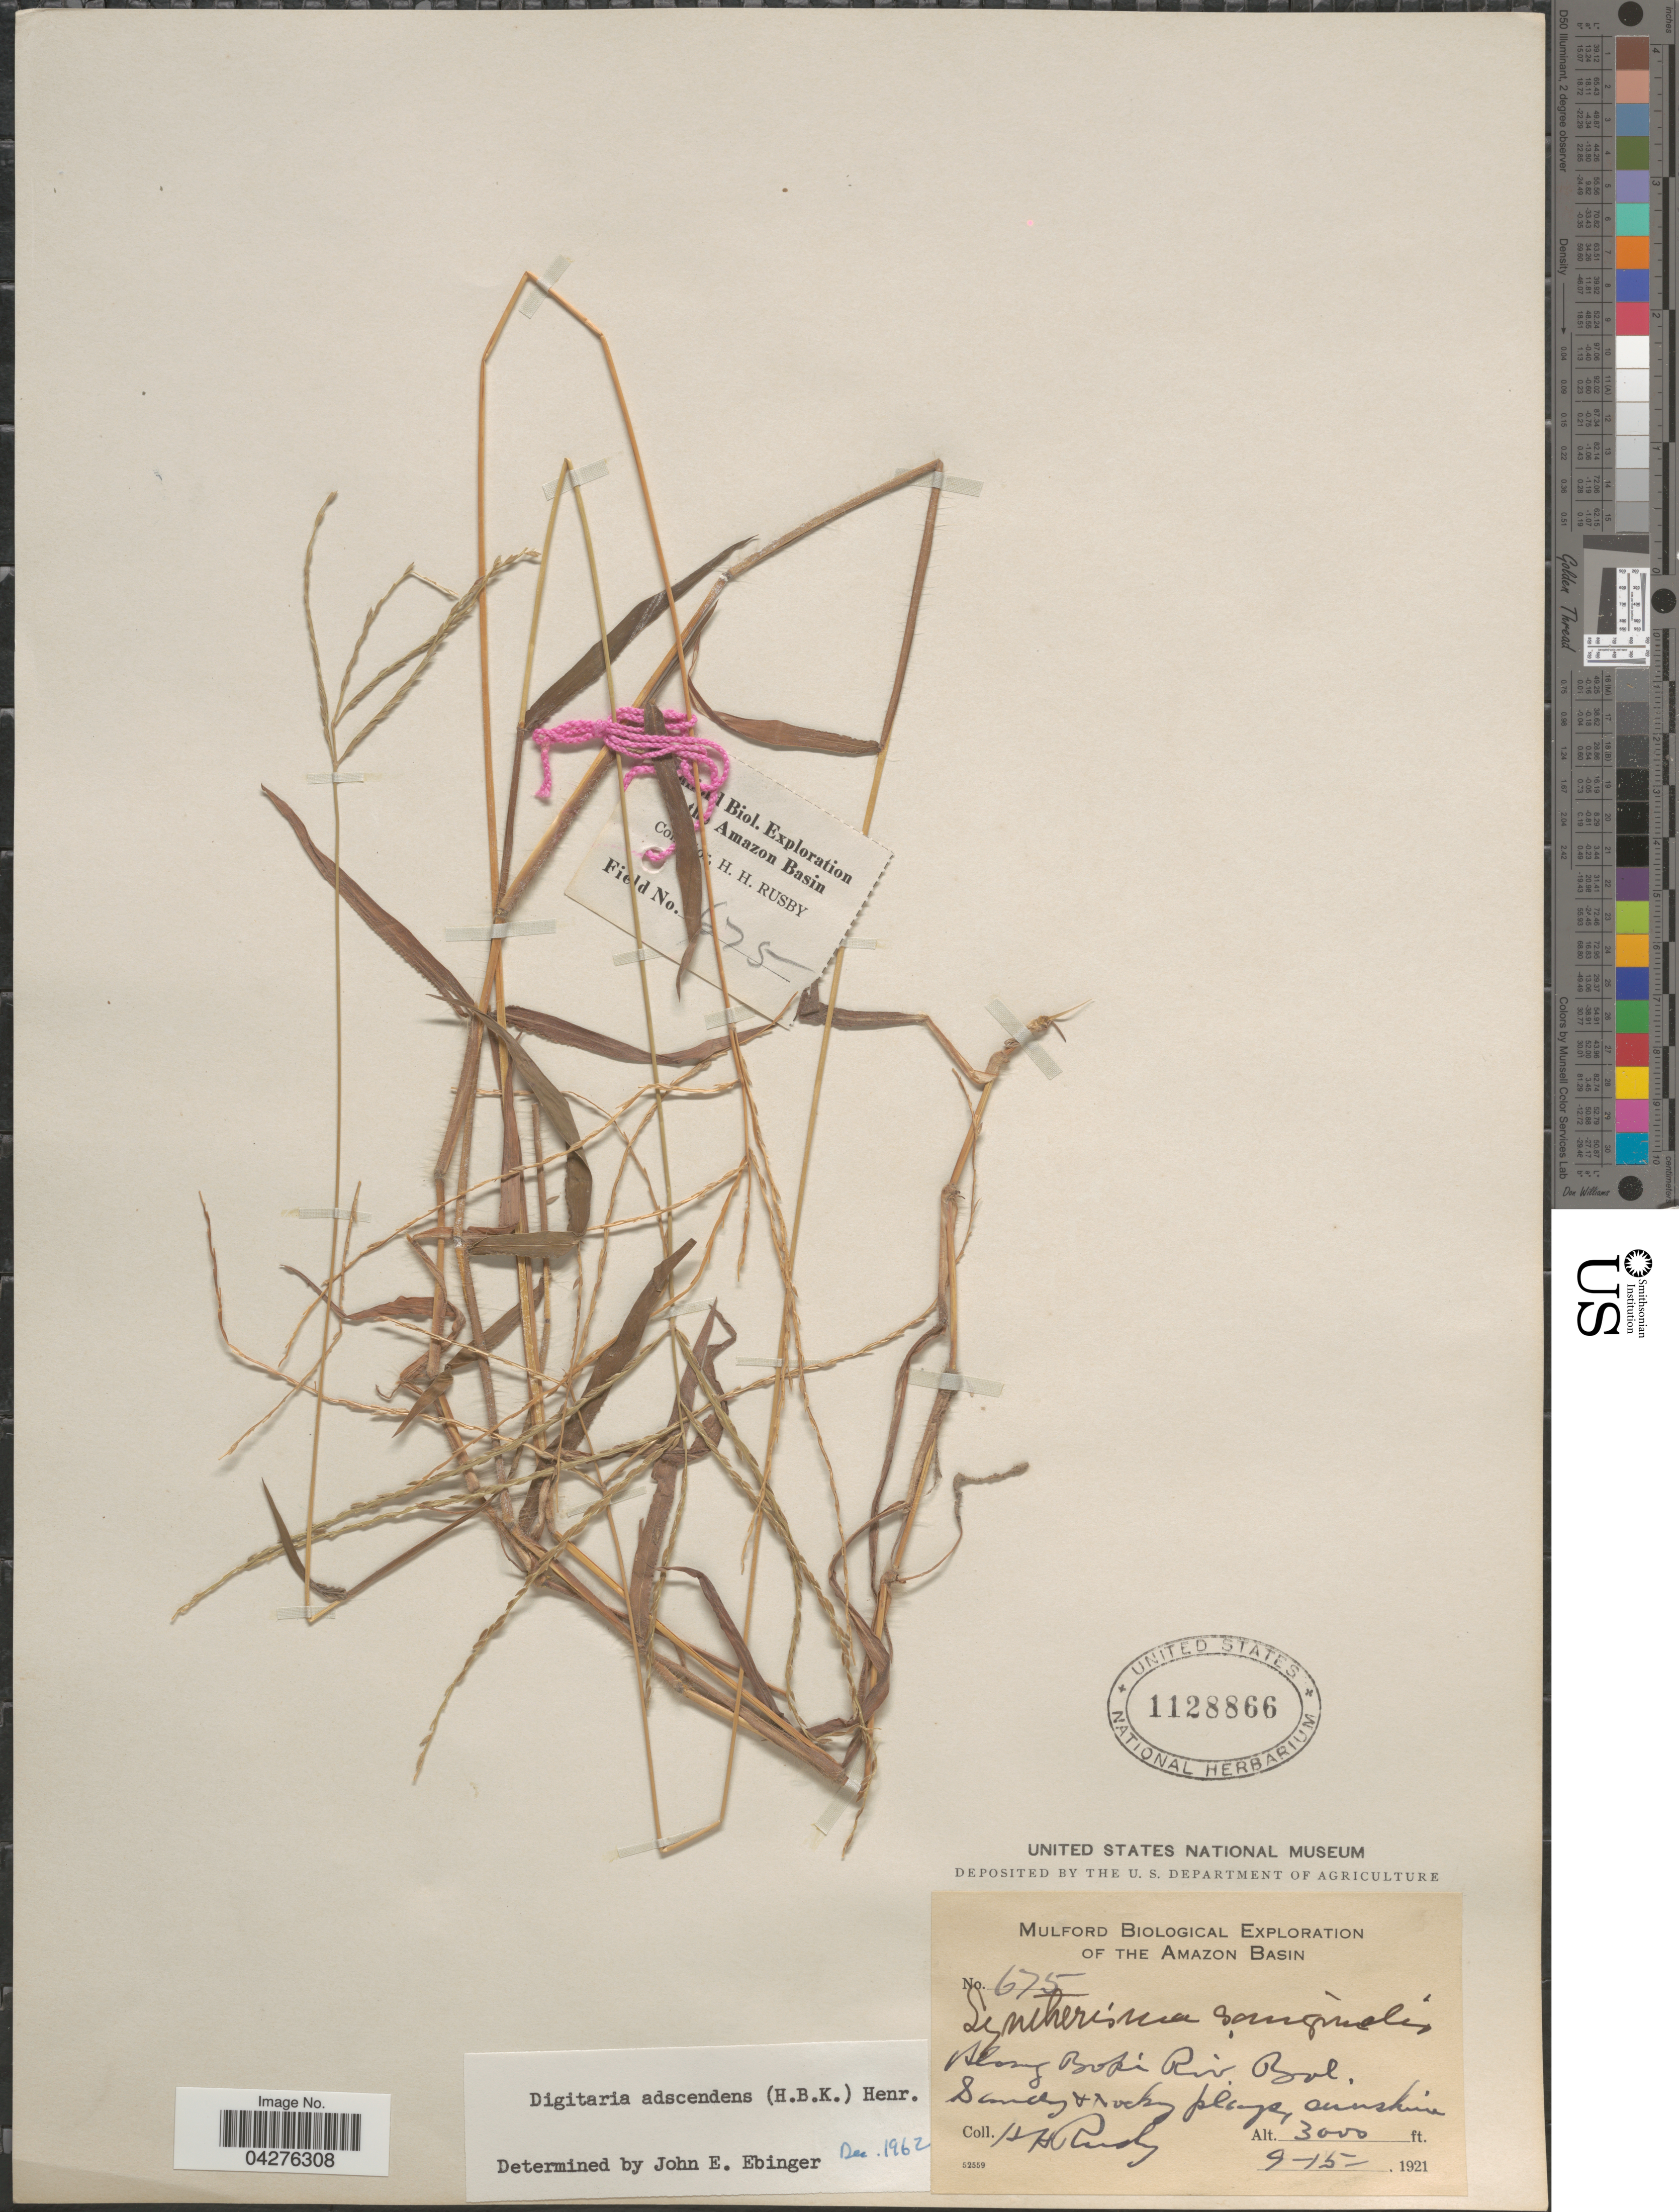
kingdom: Plantae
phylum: Tracheophyta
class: Liliopsida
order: Poales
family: Poaceae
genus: Digitaria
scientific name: Digitaria ciliaris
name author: (Retz.) Koeler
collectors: H. H. Rusby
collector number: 675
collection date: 1921-09-15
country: Bolivia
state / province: La Paz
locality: Bopi River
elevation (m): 914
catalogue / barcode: US 1128866